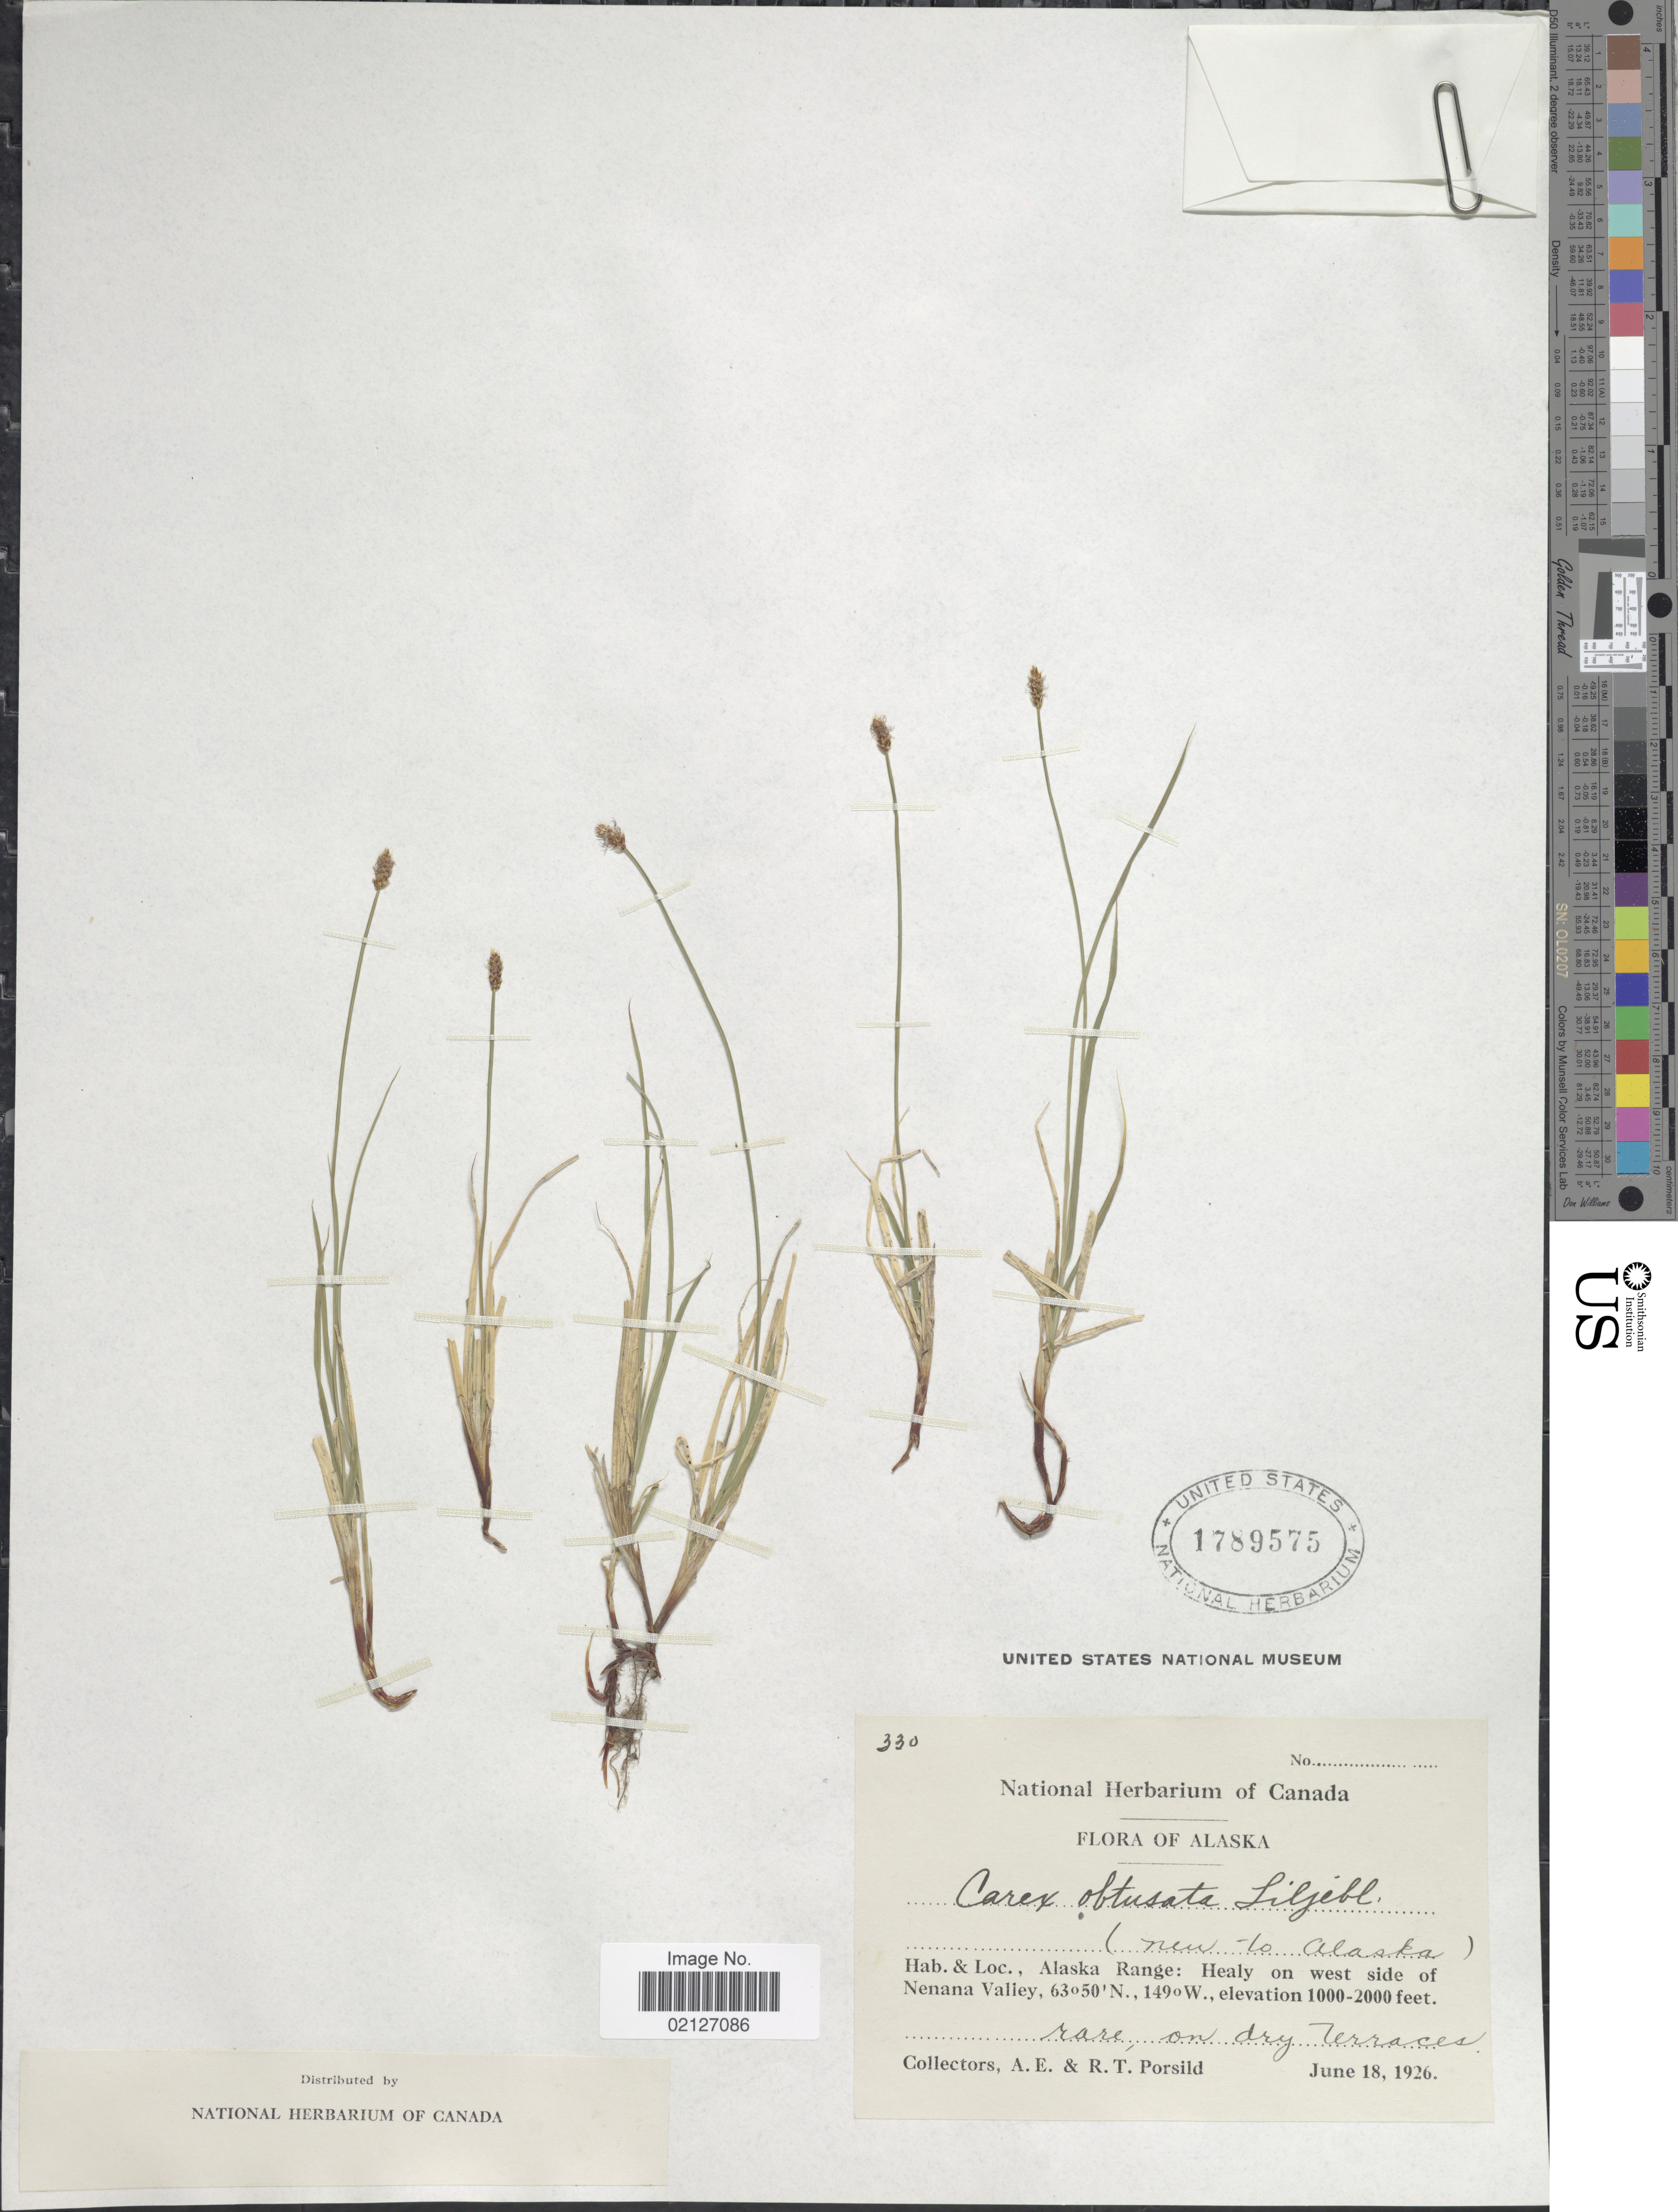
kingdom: Plantae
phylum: Tracheophyta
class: Liliopsida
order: Poales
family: Cyperaceae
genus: Carex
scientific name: Carex obtusata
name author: Lilj.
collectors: A. E. Porsild & R. T. Porsild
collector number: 330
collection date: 1926-06-18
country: United States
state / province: Alaska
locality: Alaska Range: healy on west side of Nenana Valley, rare, on dry terraces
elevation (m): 305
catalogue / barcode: US 1789575